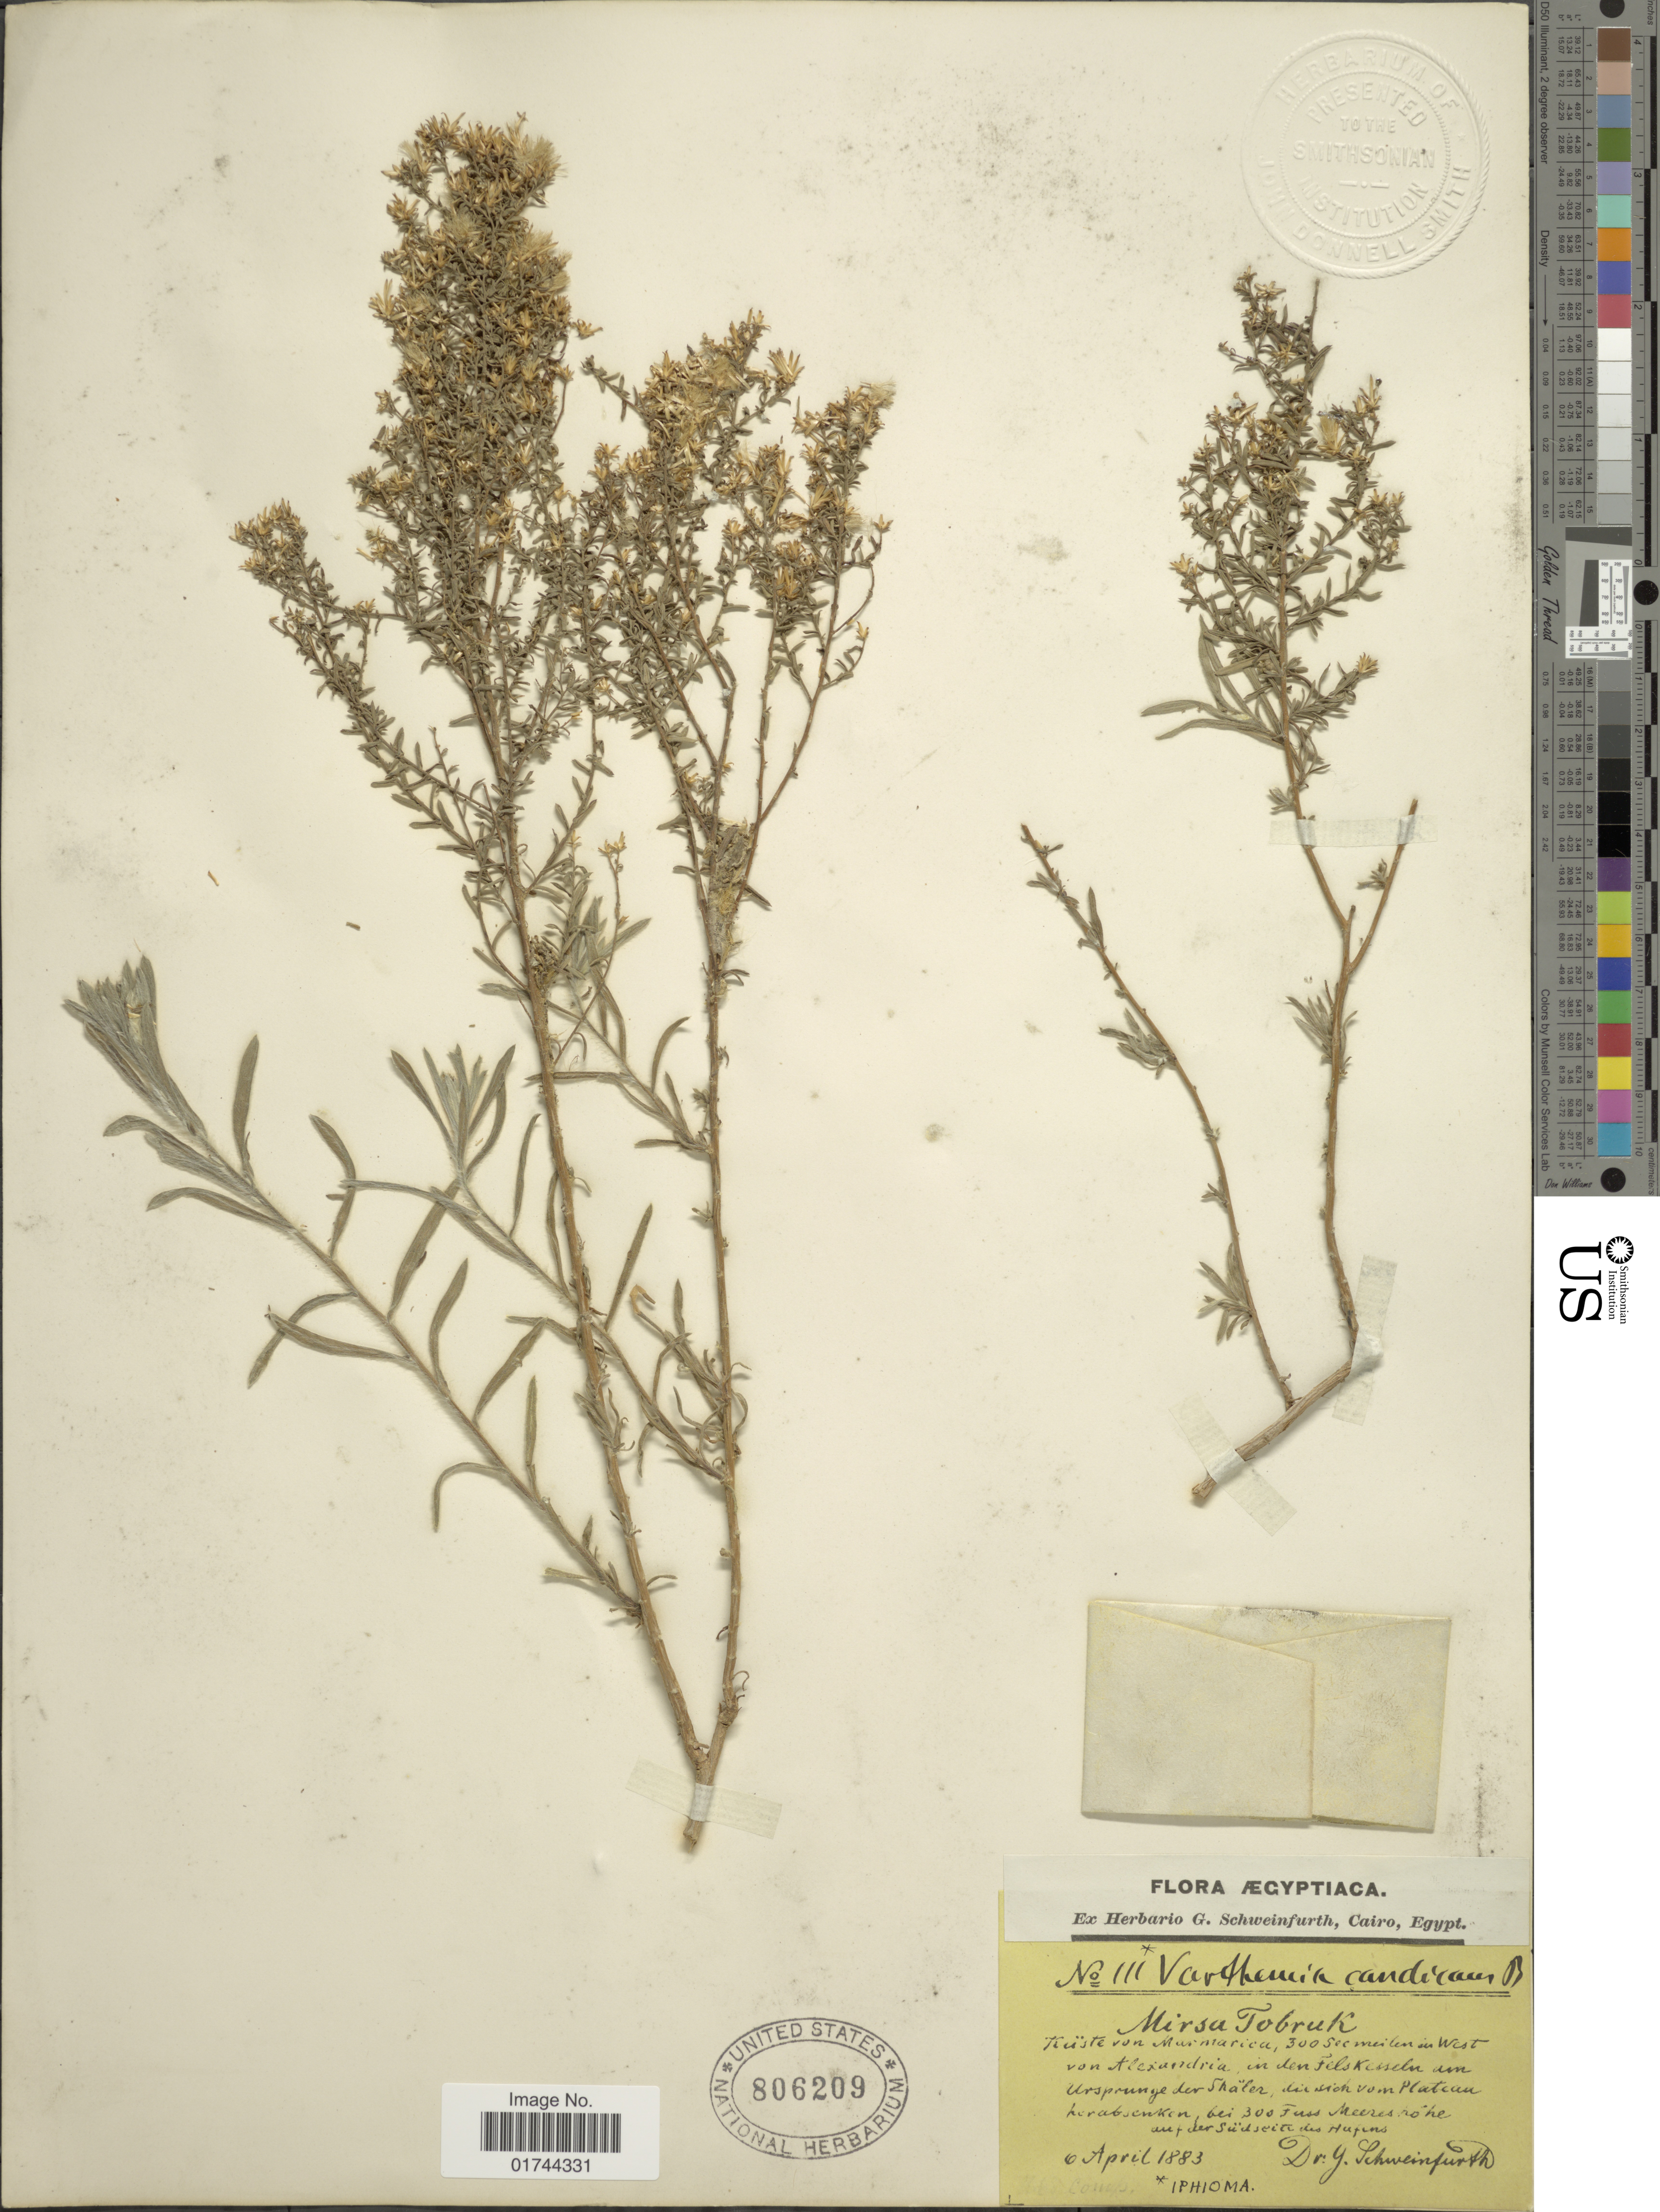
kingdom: Plantae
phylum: Tracheophyta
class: Magnoliopsida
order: Asterales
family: Asteraceae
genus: Varthemia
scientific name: Varthemia candicans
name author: (Delile) Boiss.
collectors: G. A. Schweinfurth (herbarium)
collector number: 111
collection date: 1883-04-06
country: Libya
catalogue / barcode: US 806209